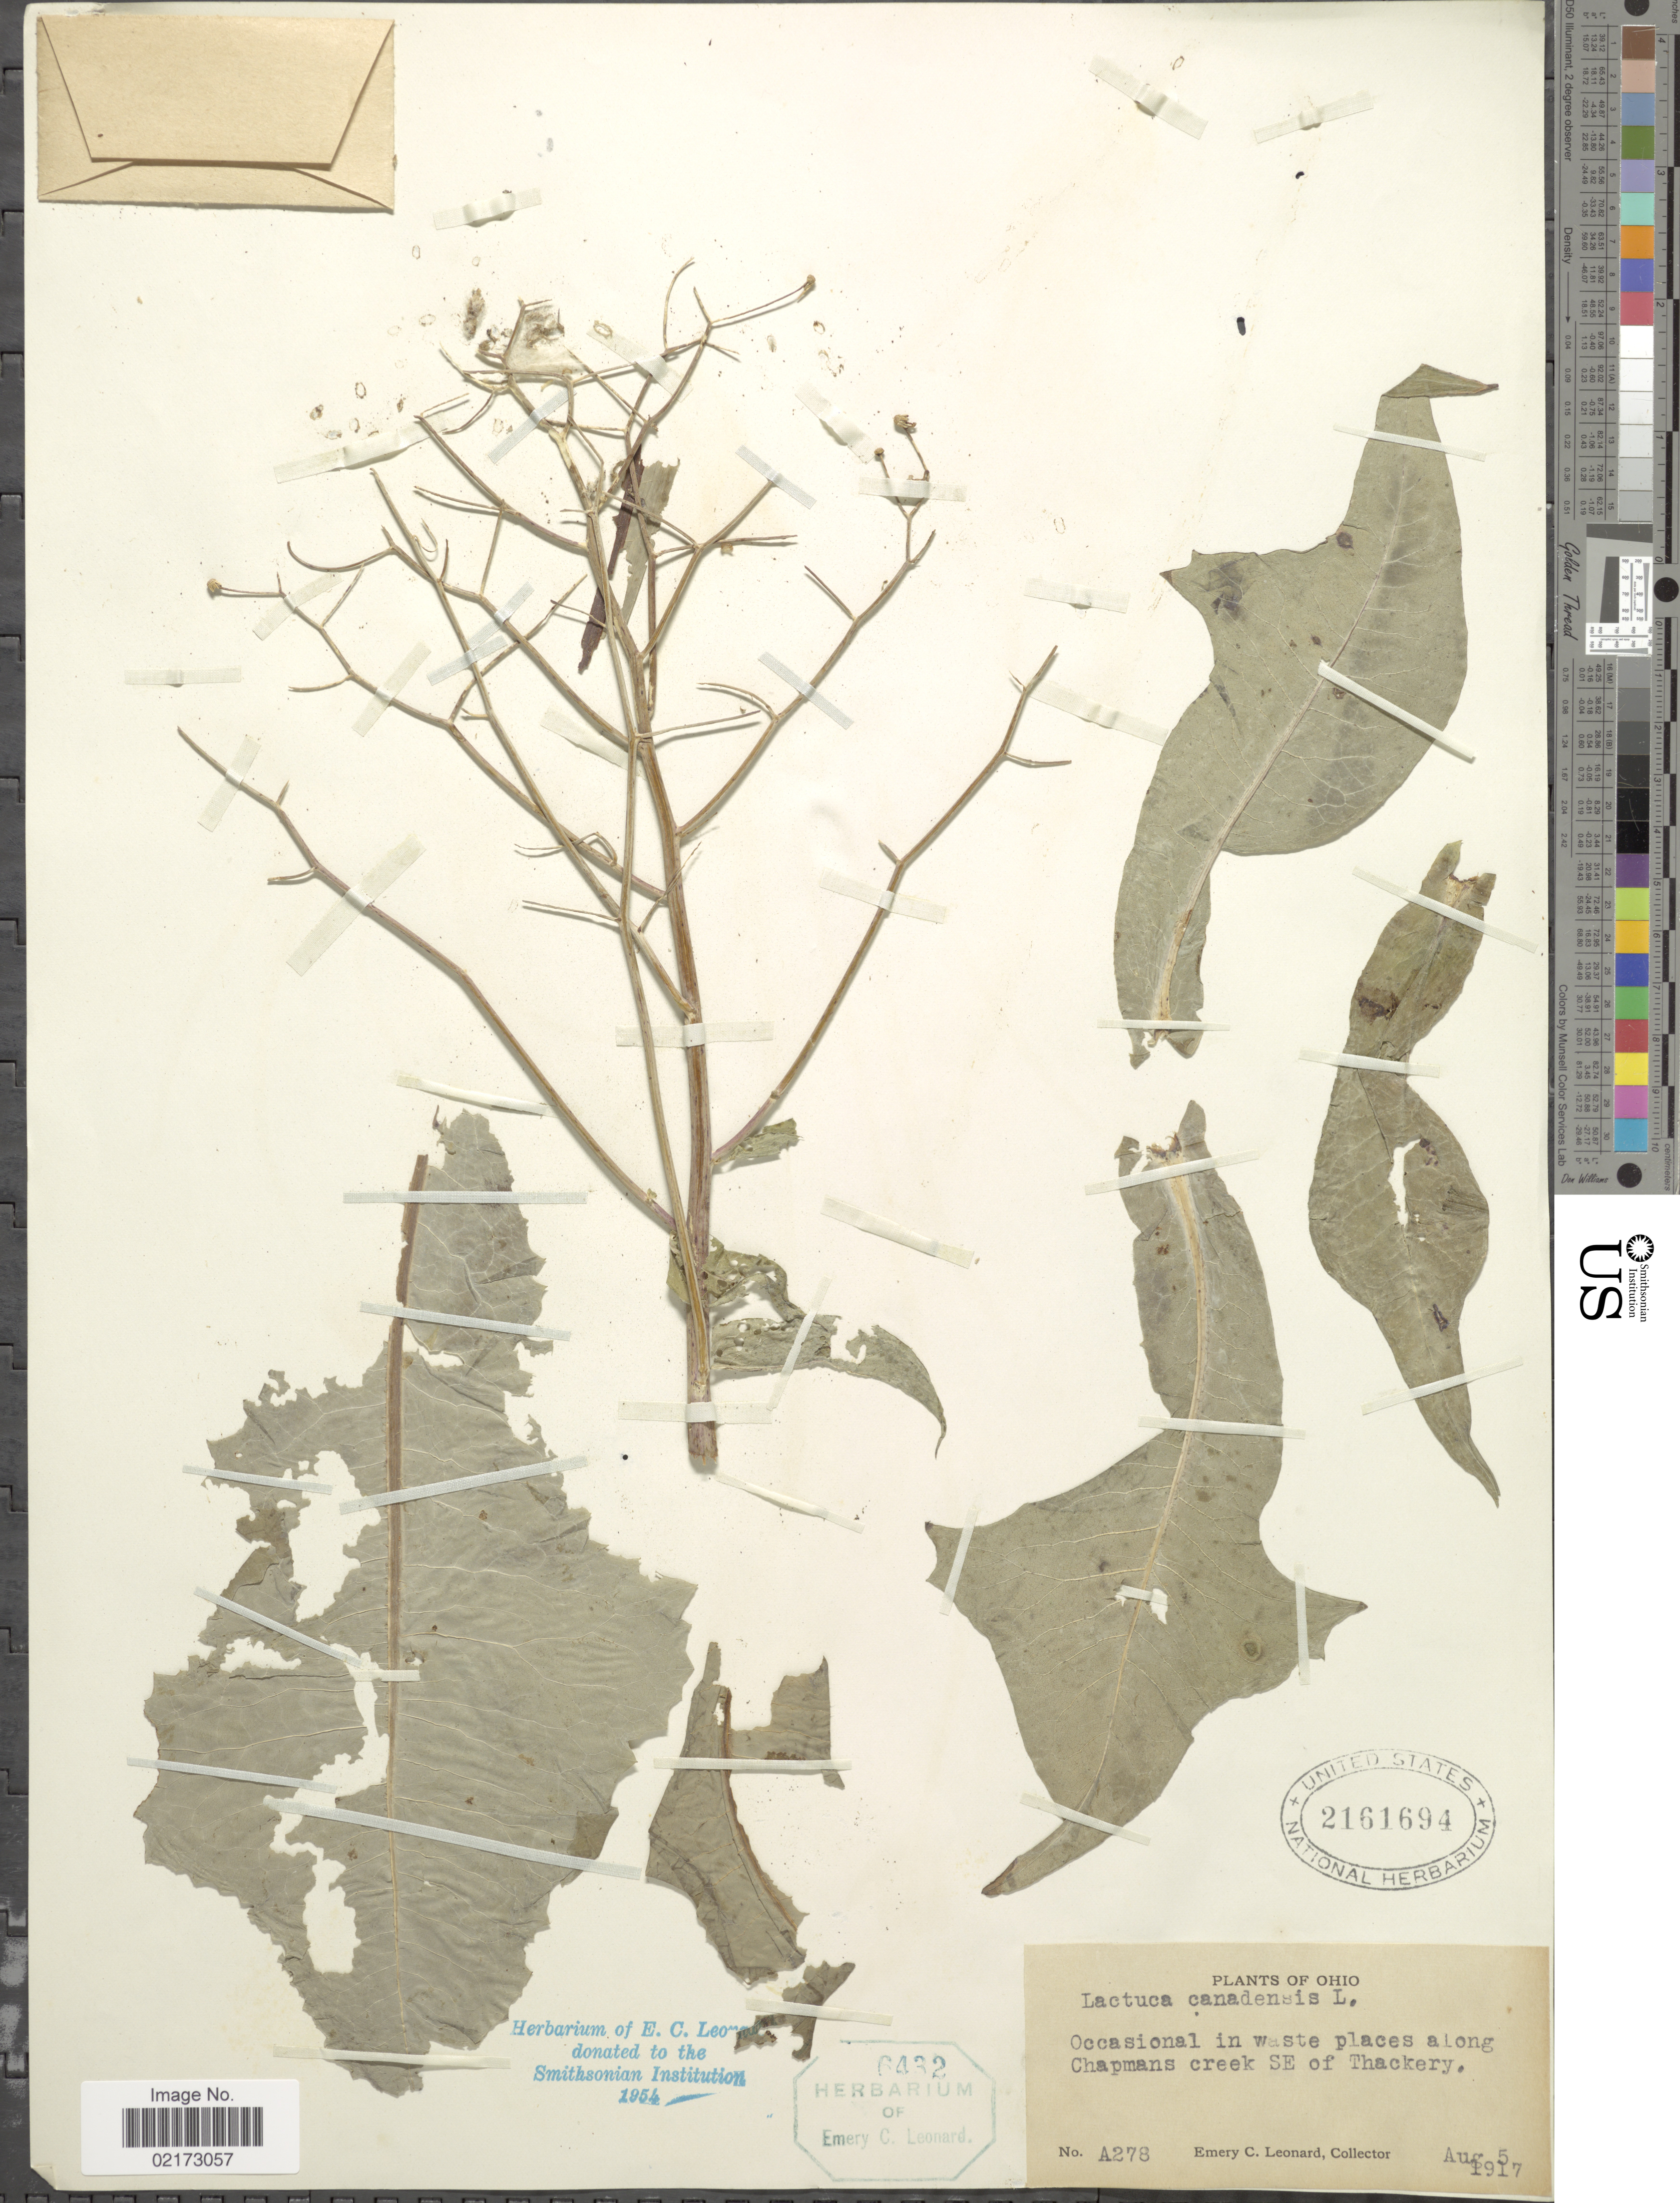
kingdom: Plantae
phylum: Tracheophyta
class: Magnoliopsida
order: Asterales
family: Asteraceae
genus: Lactuca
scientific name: Lactuca canadensis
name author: L.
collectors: E. C. Leonard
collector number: A278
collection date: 1917-08-05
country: United States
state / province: Ohio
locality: Along Chapmans Creek SE of Thackery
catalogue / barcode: US 2161694